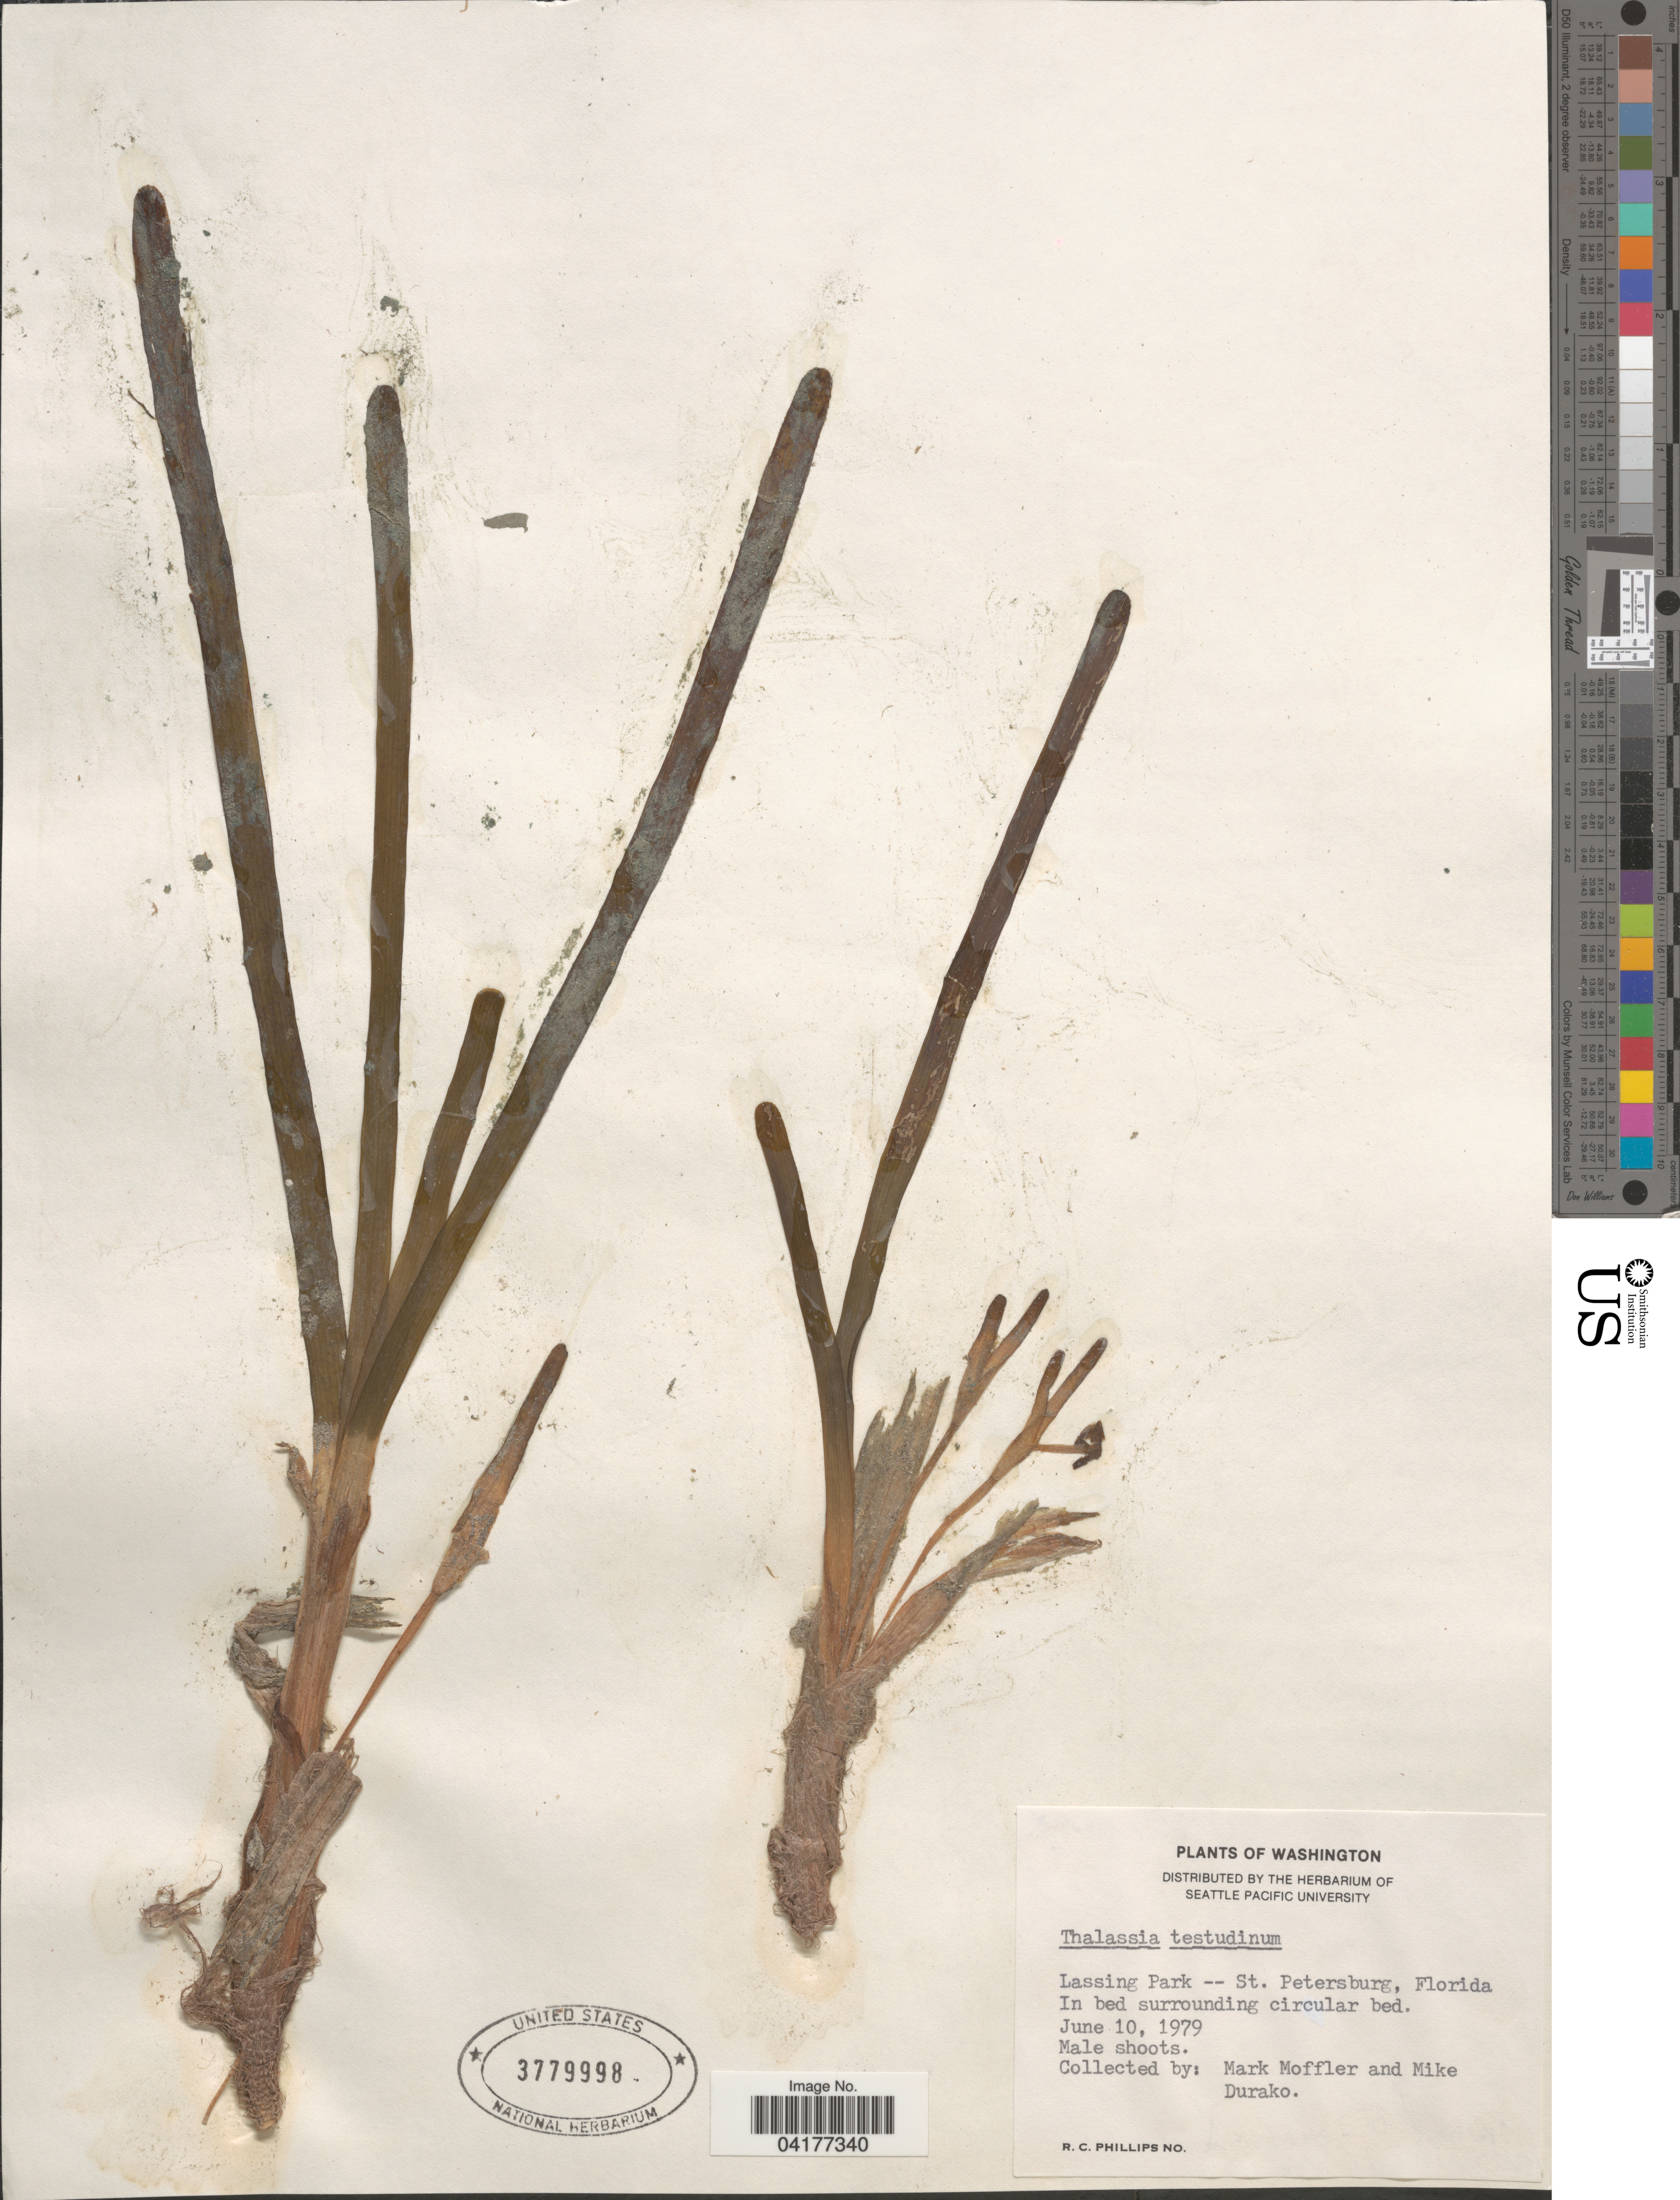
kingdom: Plantae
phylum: Tracheophyta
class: Liliopsida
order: Alismatales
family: Hydrocharitaceae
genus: Thalassia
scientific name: Thalassia testudinum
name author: Banks & Sol. ex K.D. Koenig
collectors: M. Moffler & M. Durako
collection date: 1979-06-10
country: United States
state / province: Florida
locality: Lassing Park -- St. Petersburg.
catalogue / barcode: US 3779998